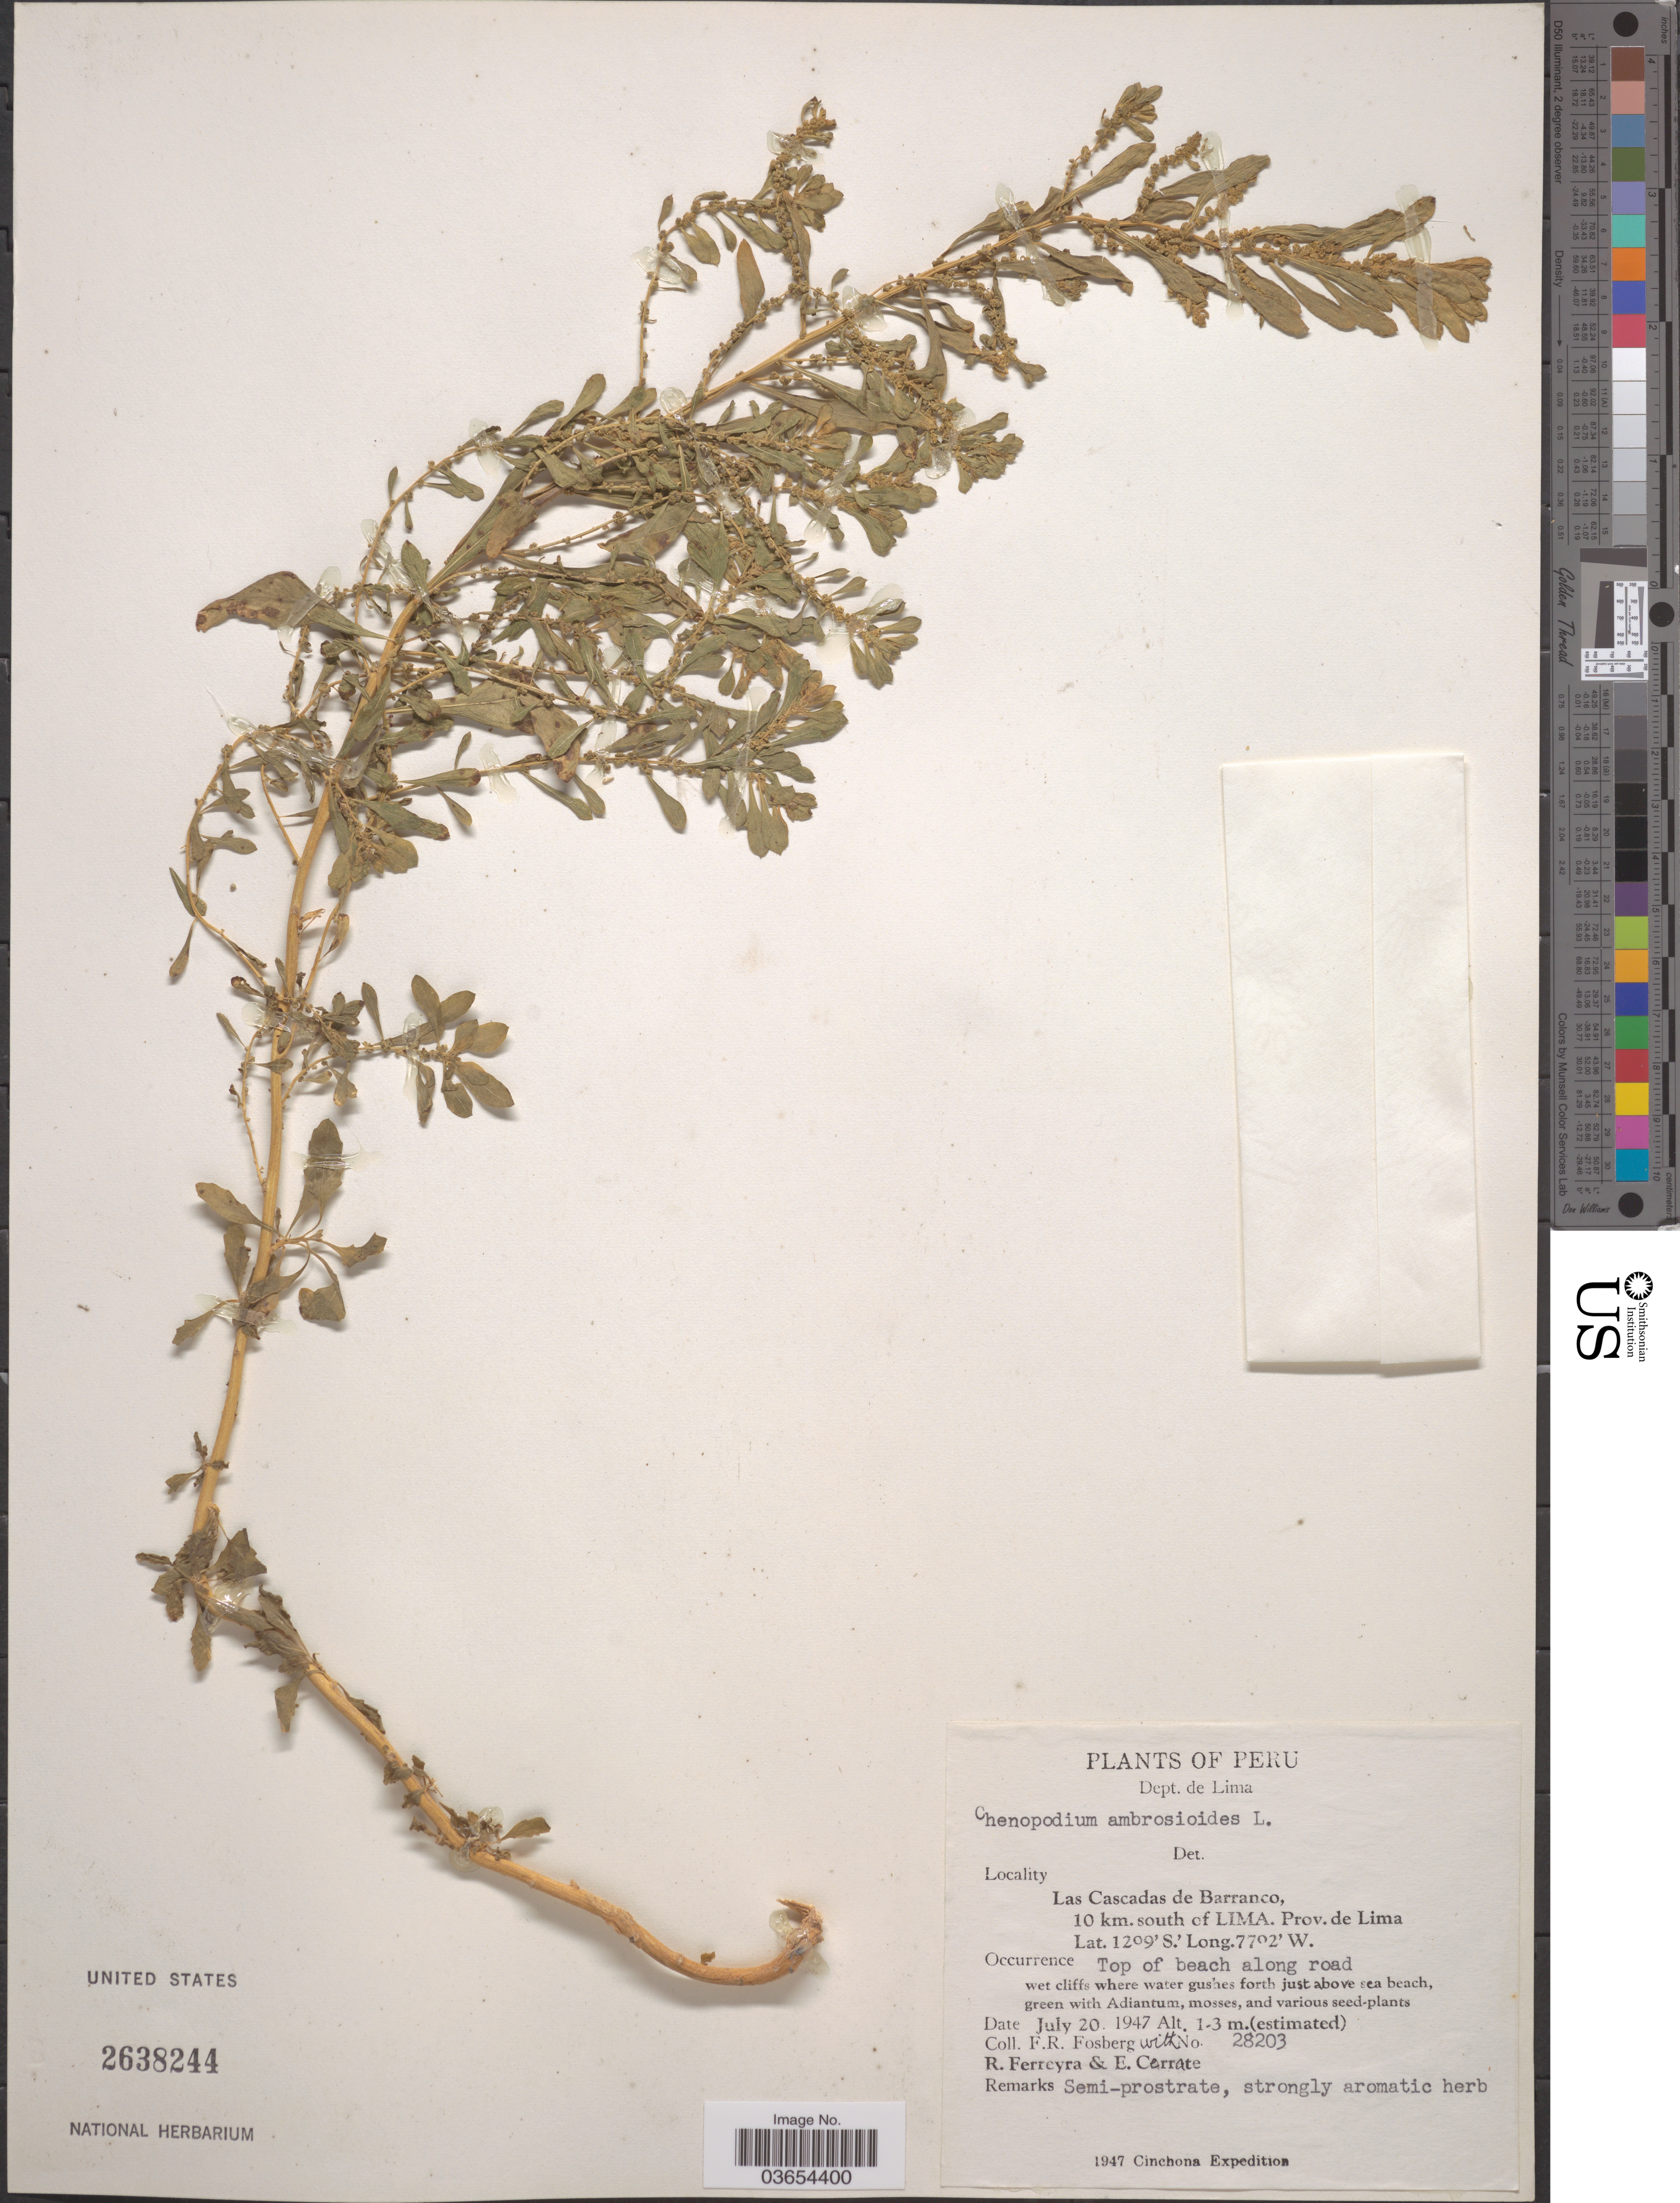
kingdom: Plantae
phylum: Tracheophyta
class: Magnoliopsida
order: Caryophyllales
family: Amaranthaceae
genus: Chenopodium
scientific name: Chenopodium ambrosioides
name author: L.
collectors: F. R. Fosberg, R. A. Ferreyra & E. Cerrate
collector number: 28203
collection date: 1947-07-20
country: Peru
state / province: Lima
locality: Dept. de Lima. Las Cascadas de Barranco, 10 km. south of Lima.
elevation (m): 1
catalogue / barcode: US 2638244